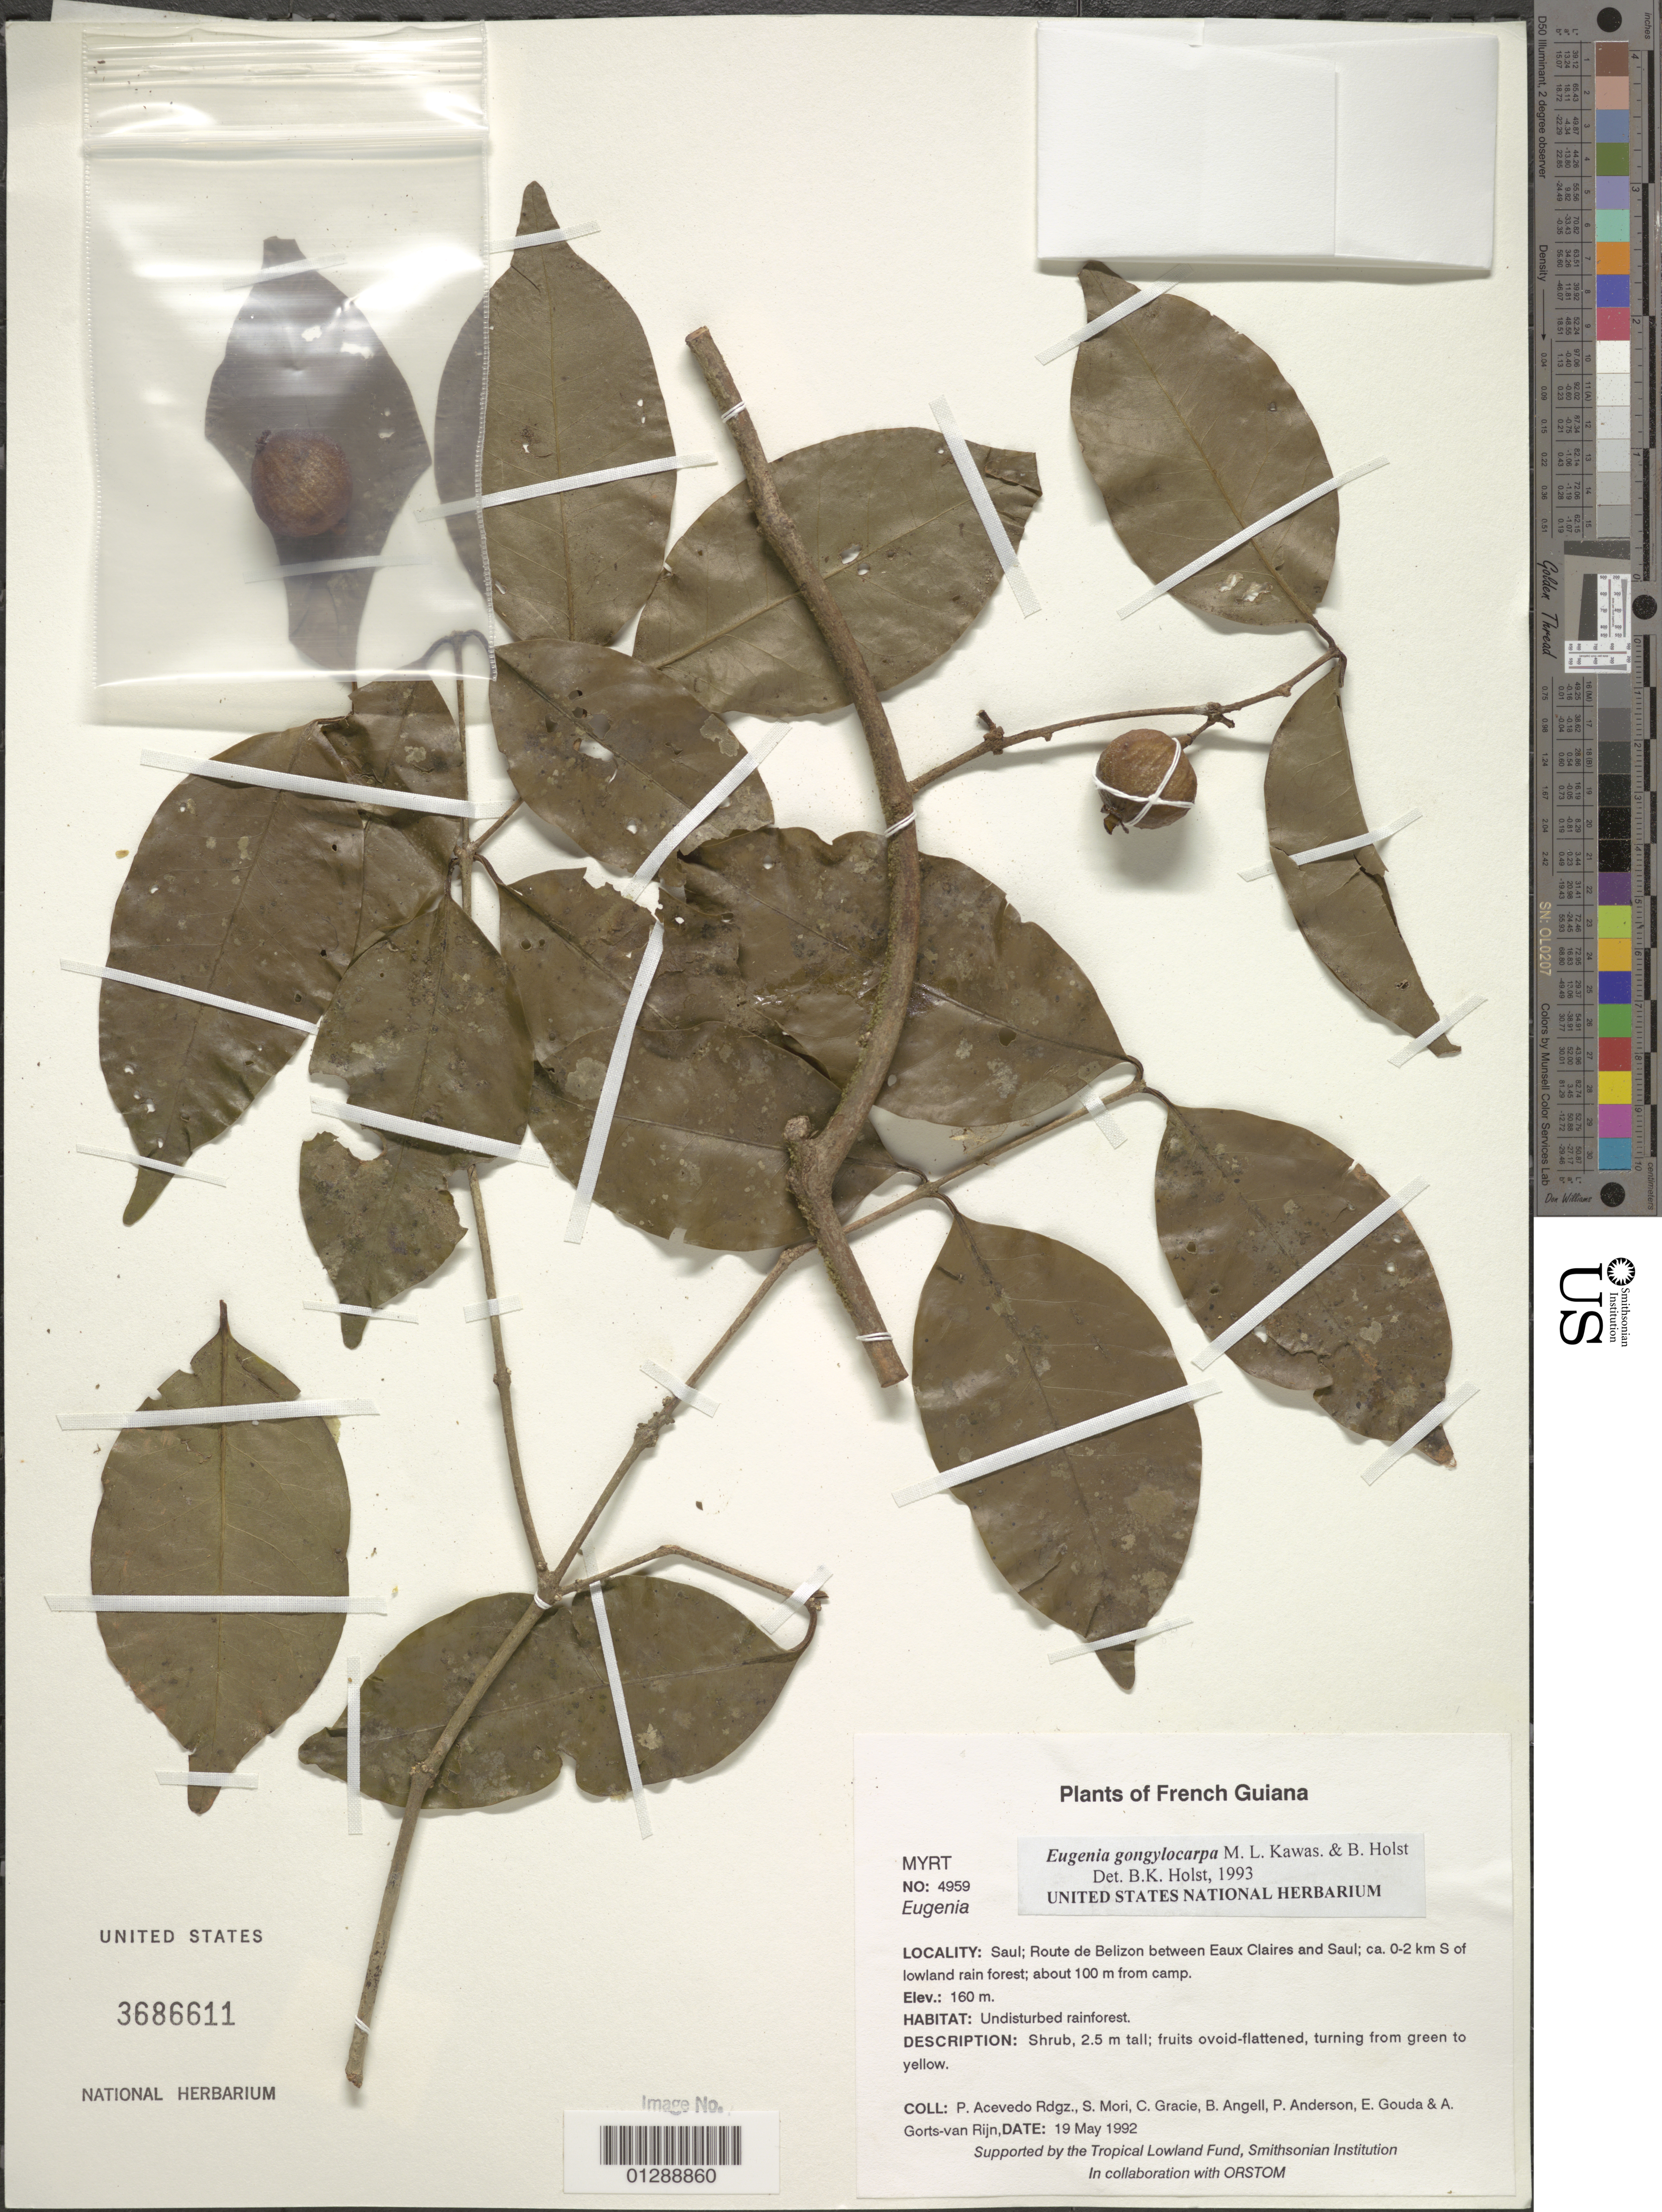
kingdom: Plantae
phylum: Tracheophyta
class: Magnoliopsida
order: Myrtales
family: Myrtaceae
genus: Eugenia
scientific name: Eugenia gongylocarpa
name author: M.L. Kawas. & B. Holst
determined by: Holst, Bruce K.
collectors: P. Acevedo-Rodr. et al.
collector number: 4959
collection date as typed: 19 May 1992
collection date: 1992-05-19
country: French Guiana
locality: Saül; Route de Belizon between Eaux Claires and Saül; ca. 0-2 km S of lowland rain forest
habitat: Undisturbed rainforest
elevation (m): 160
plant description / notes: CAY, MO, NY, US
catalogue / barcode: US 3686611